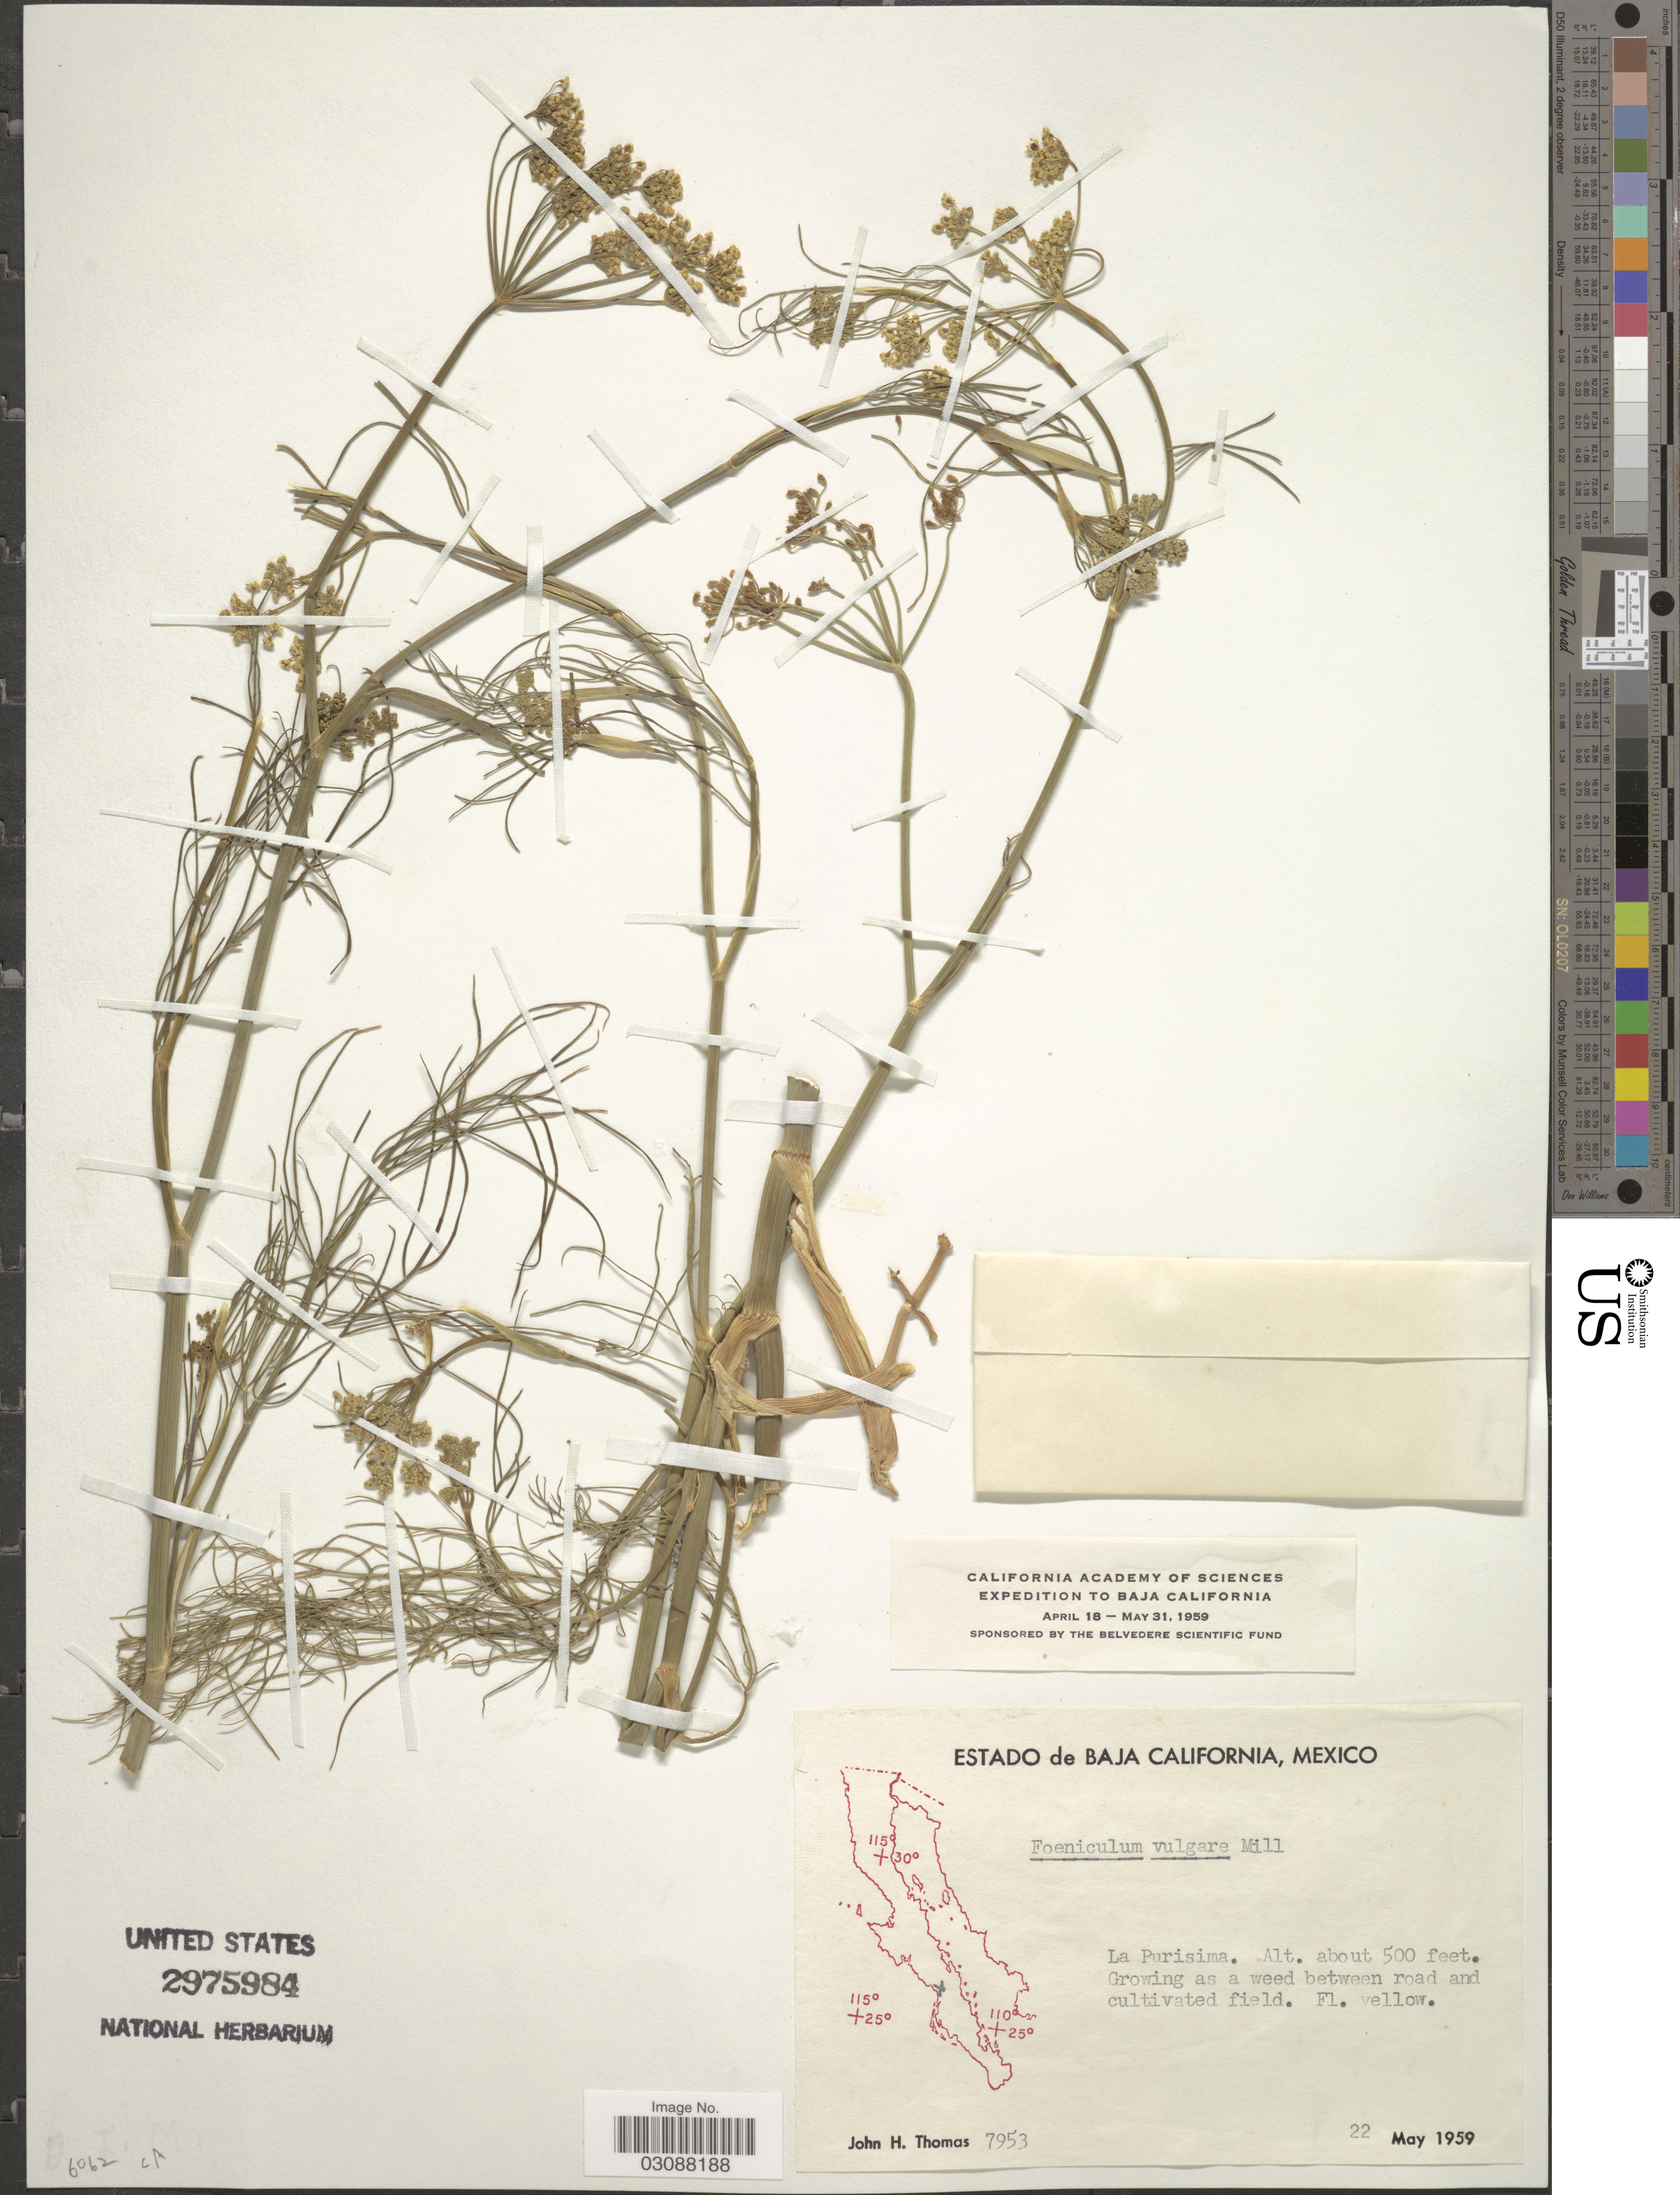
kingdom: Plantae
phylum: Tracheophyta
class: Magnoliopsida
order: Apiales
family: Apiaceae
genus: Foeniculum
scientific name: Foeniculum vulgare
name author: Mill.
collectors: J. H. Thomas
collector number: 7953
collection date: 1959-05-22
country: Mexico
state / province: Baja California Sur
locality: La Purisima.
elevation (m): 152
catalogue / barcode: US 2975984